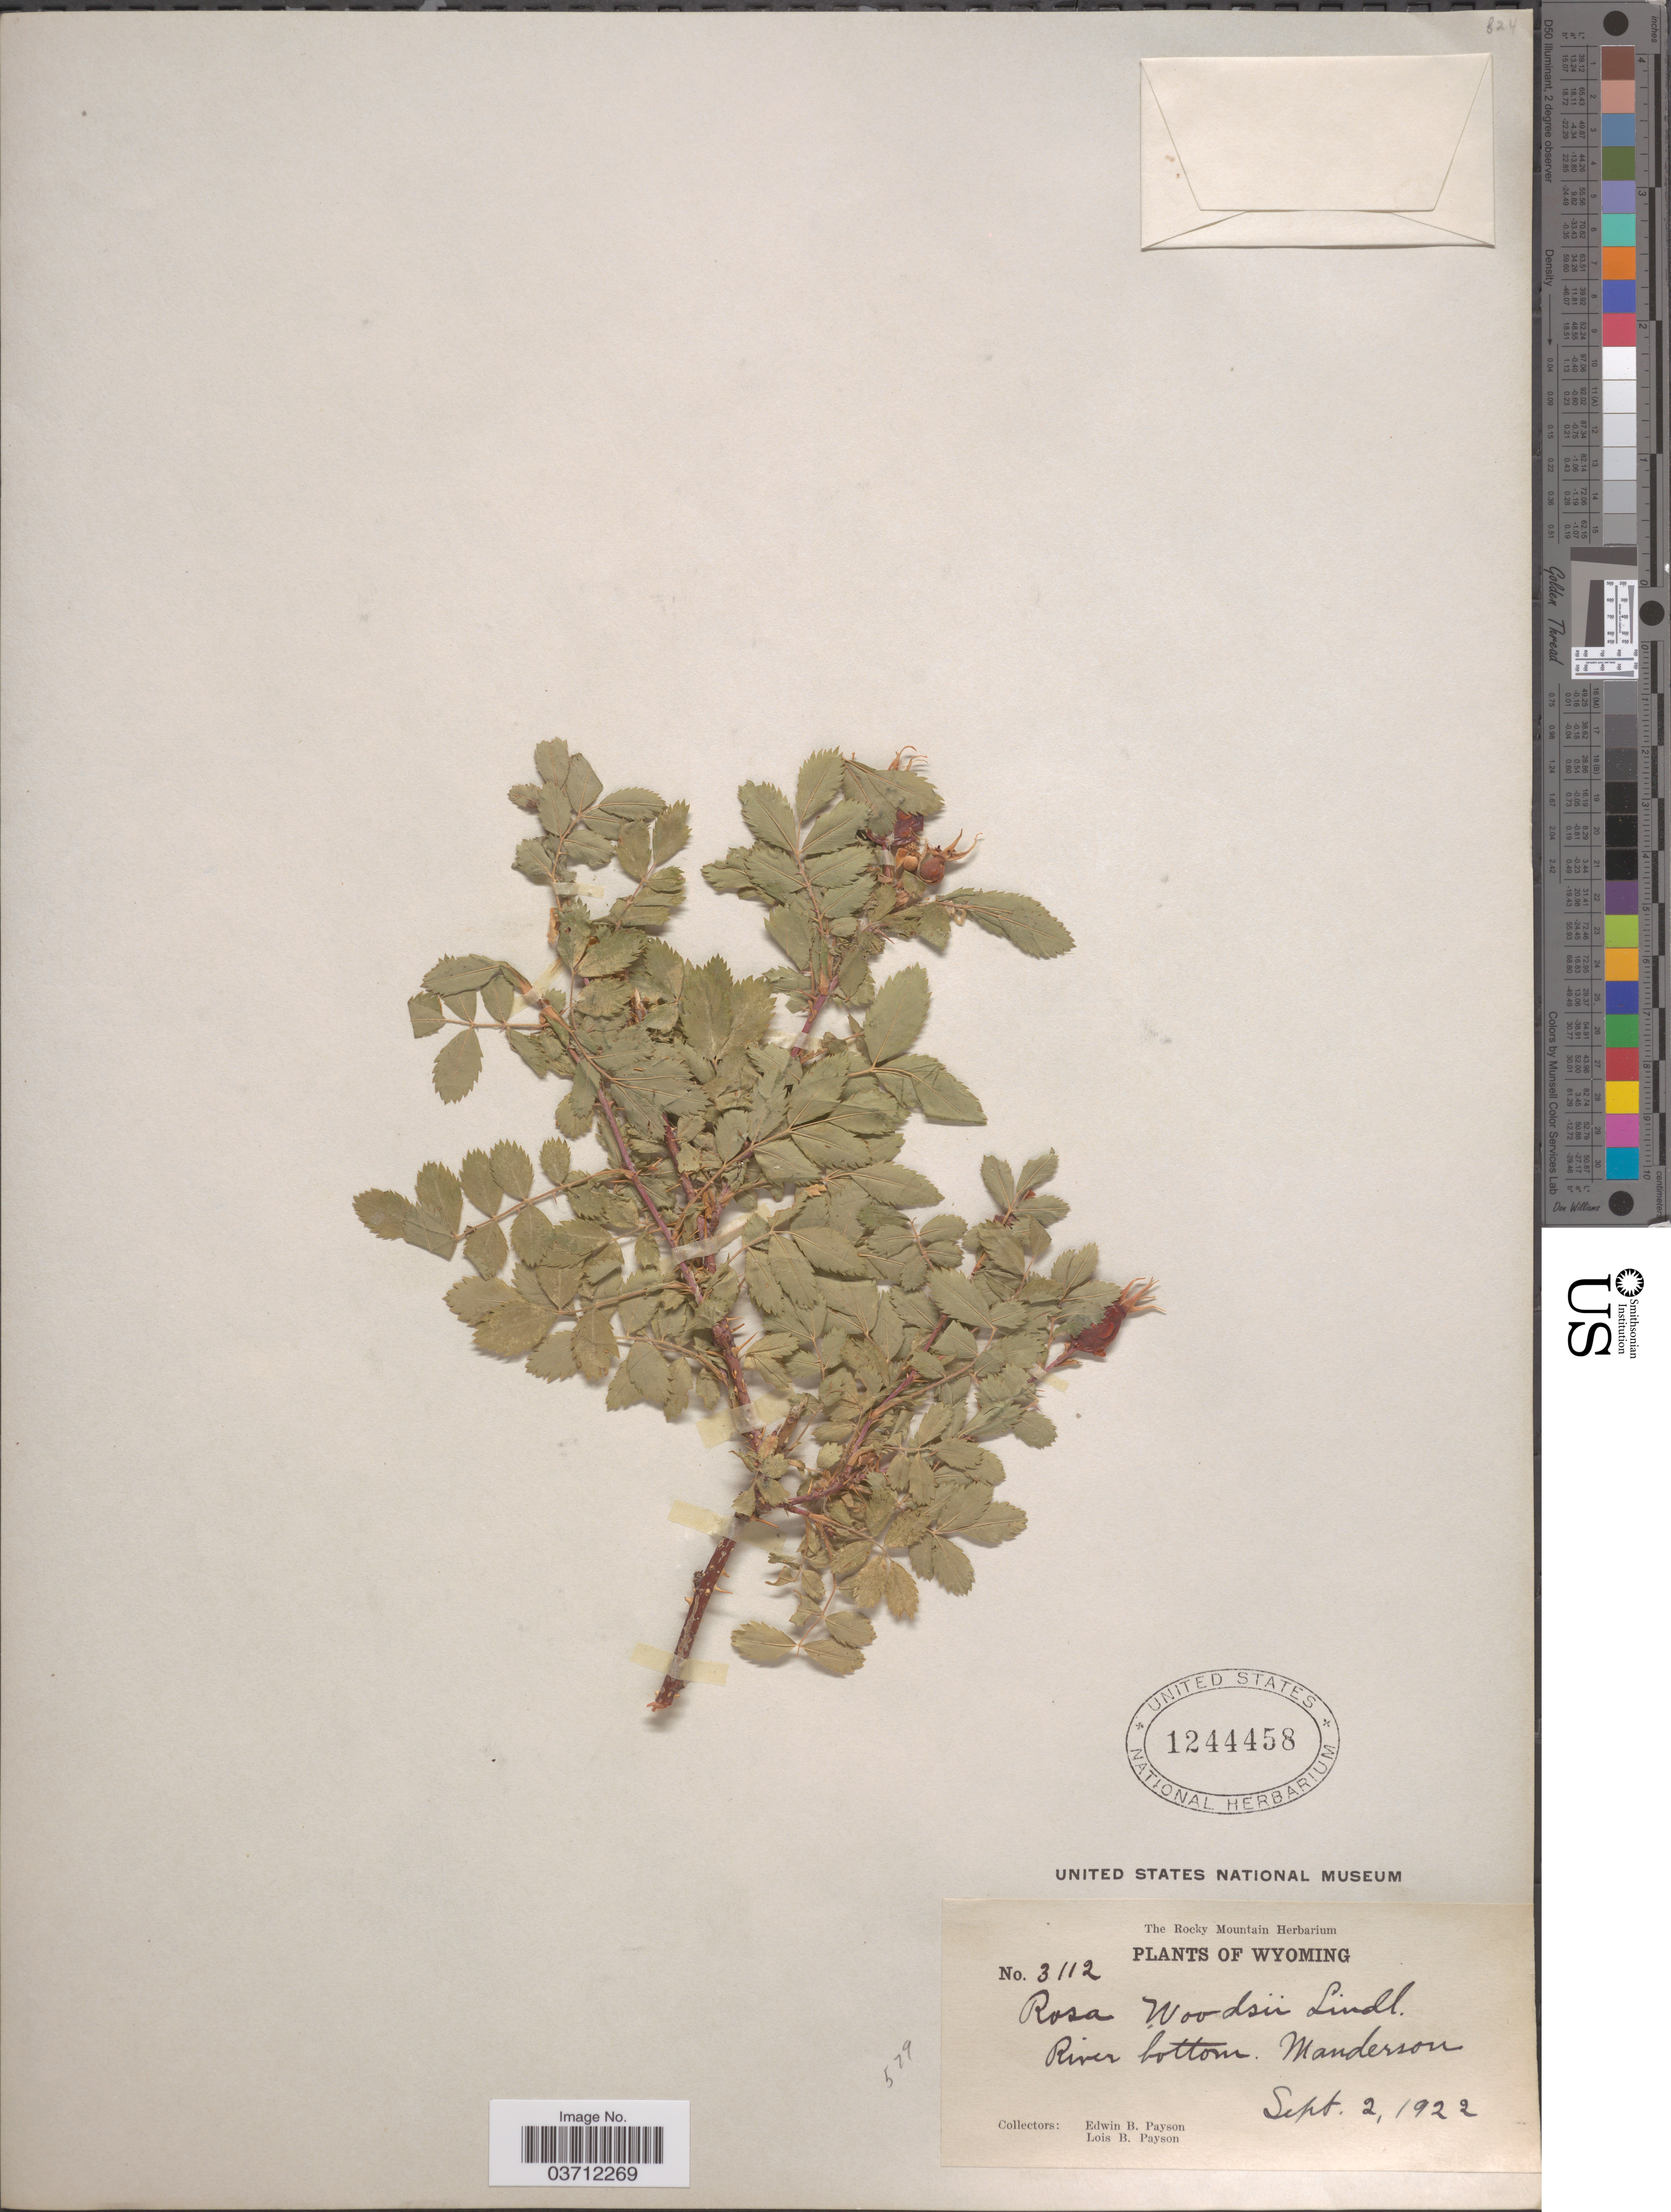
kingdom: Plantae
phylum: Tracheophyta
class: Magnoliopsida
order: Rosales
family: Rosaceae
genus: Rosa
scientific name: Rosa woodsii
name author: Lindl.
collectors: E. B. Payson & L. Payson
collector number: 3112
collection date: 1922-09-02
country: United States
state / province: Wyoming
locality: River bottom. Manderson.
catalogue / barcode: US 1244458